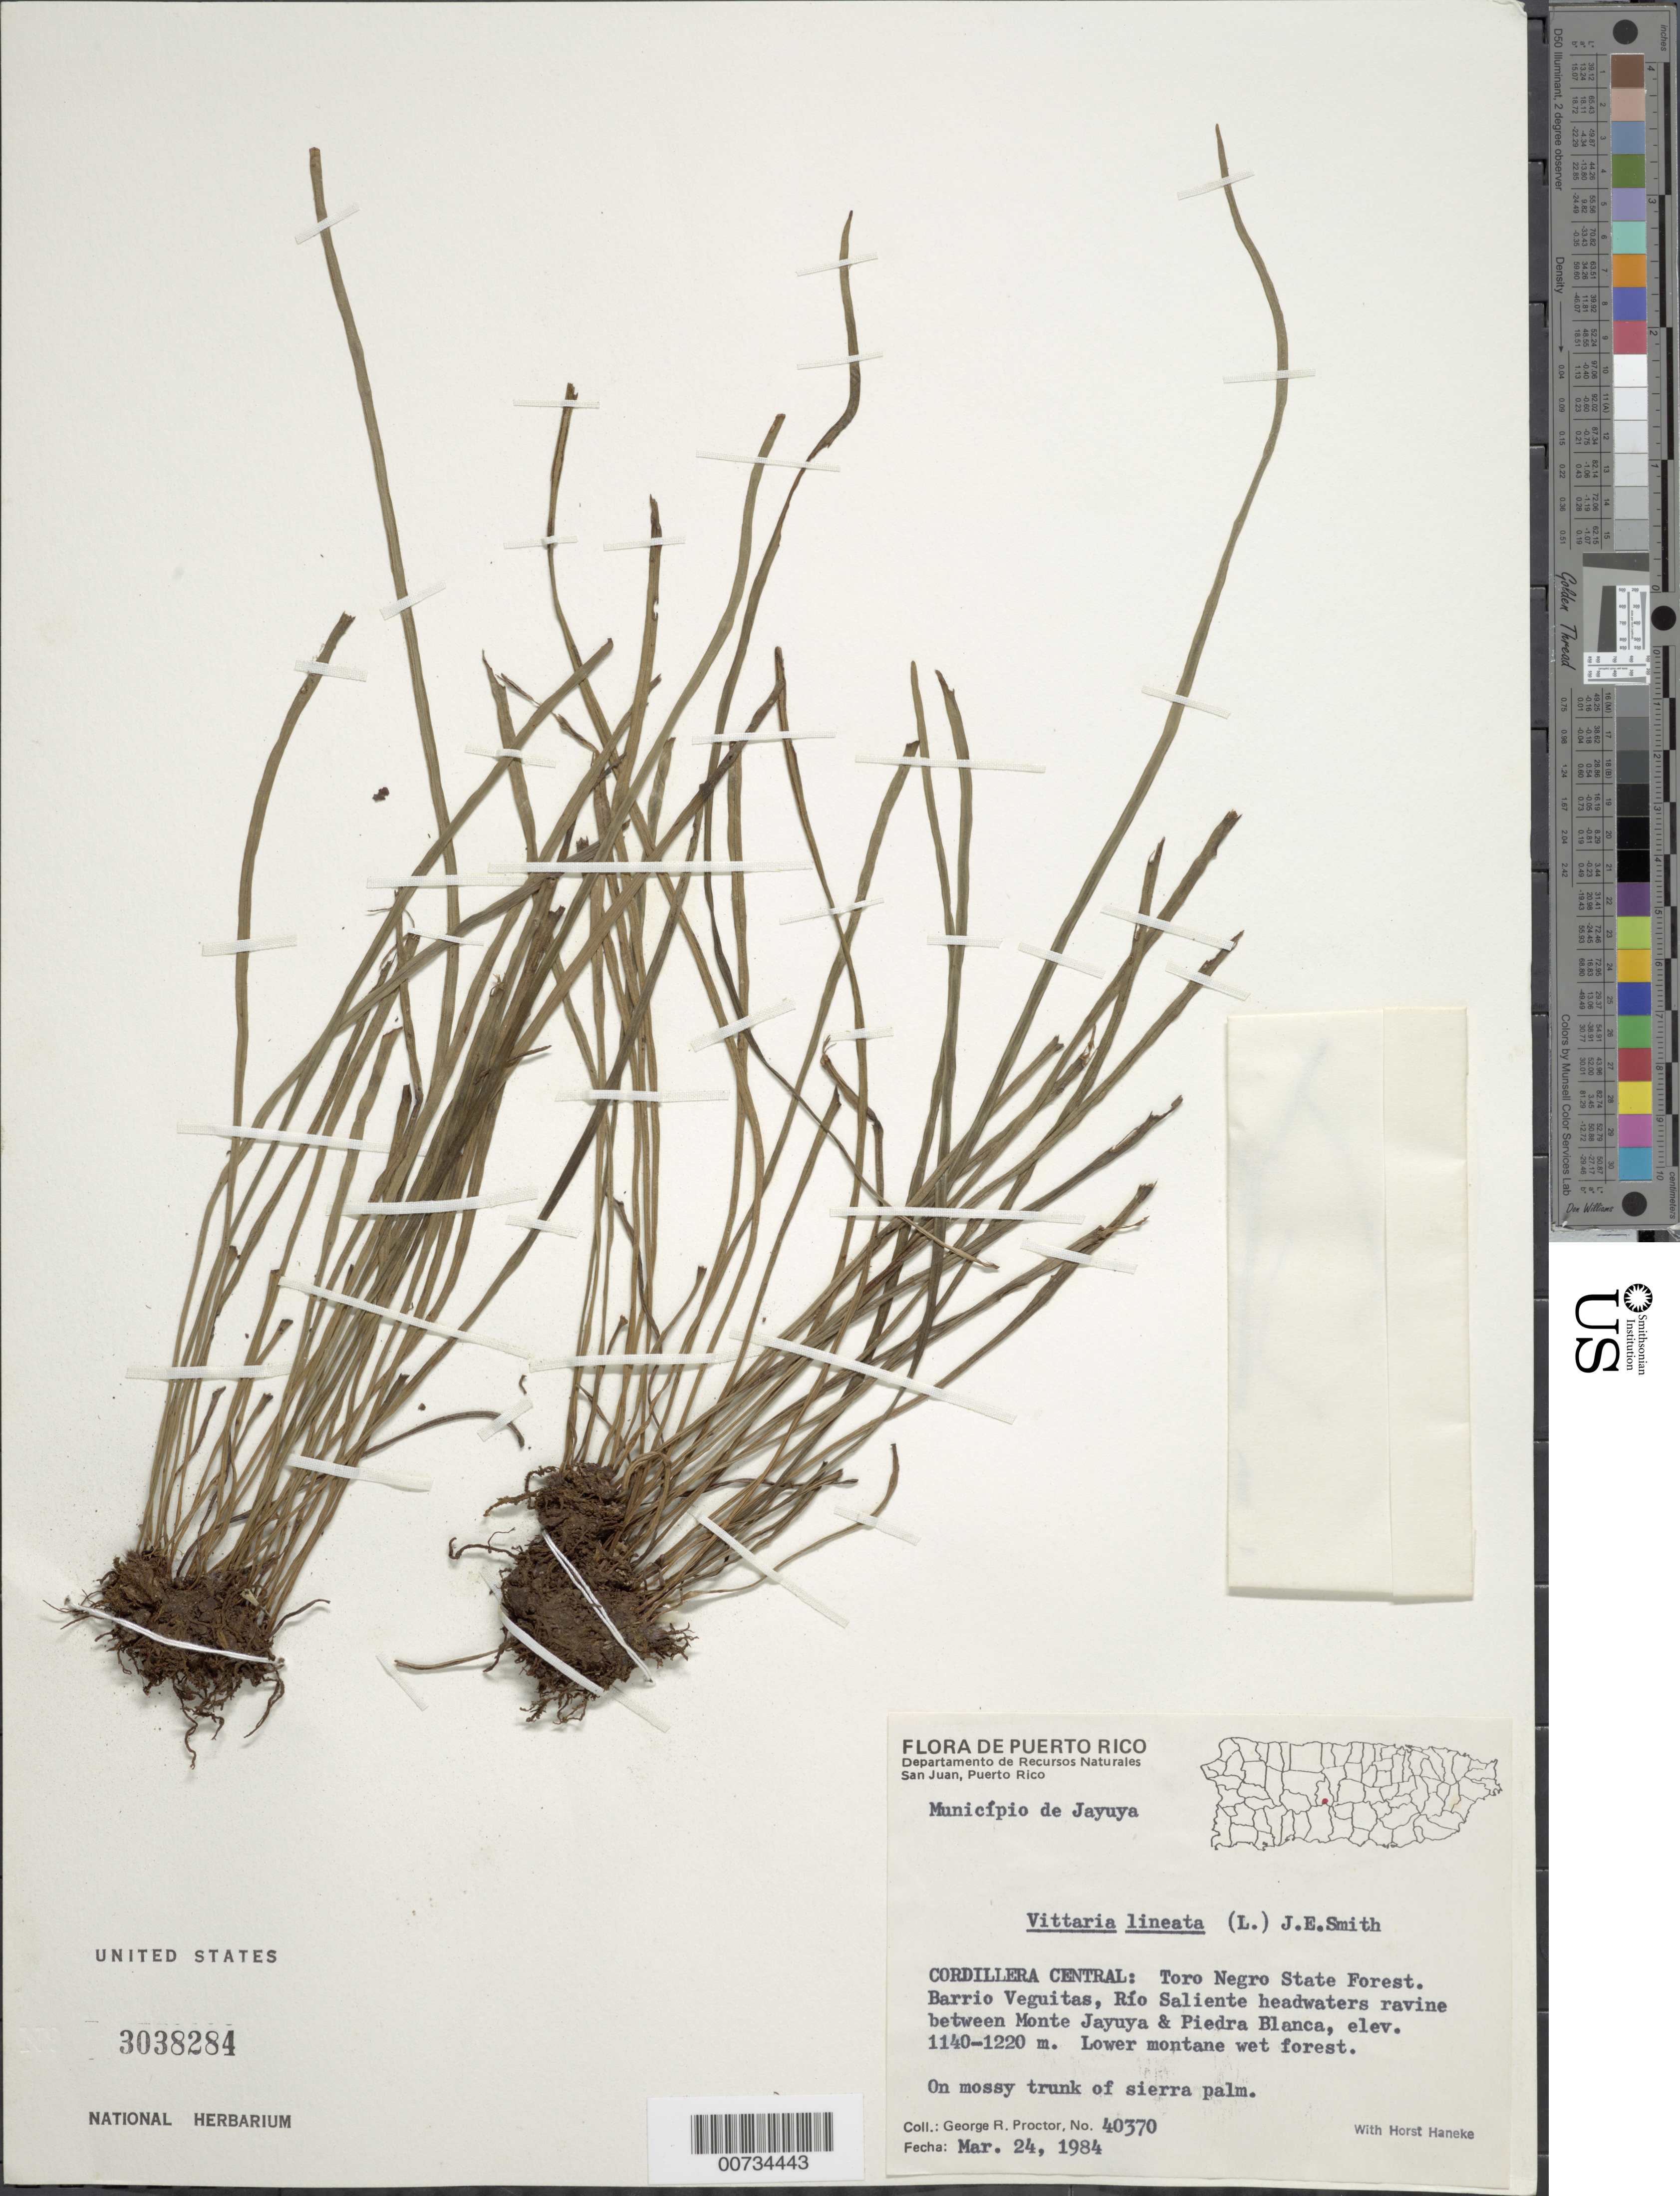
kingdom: Plantae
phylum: Tracheophyta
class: Polypodiopsida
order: Polypodiales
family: Pteridaceae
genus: Vittaria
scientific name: Vittaria lineata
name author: (L.) Sm.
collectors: G. R. Proctor & H. Haneke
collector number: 40370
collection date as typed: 24 Mar 1984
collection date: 1984-03-24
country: Puerto Rico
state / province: Jayuya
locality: Mun. Jayuya, Cordillera Central: Toro Negro State Forest, Barrio Veguitas, Río Saliente headwaters ravine between Monte Jayuya & Piedra Blanca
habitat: Lower montane wet forest, on mossy trunk of sierra palm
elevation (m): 1140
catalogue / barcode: US 3038284